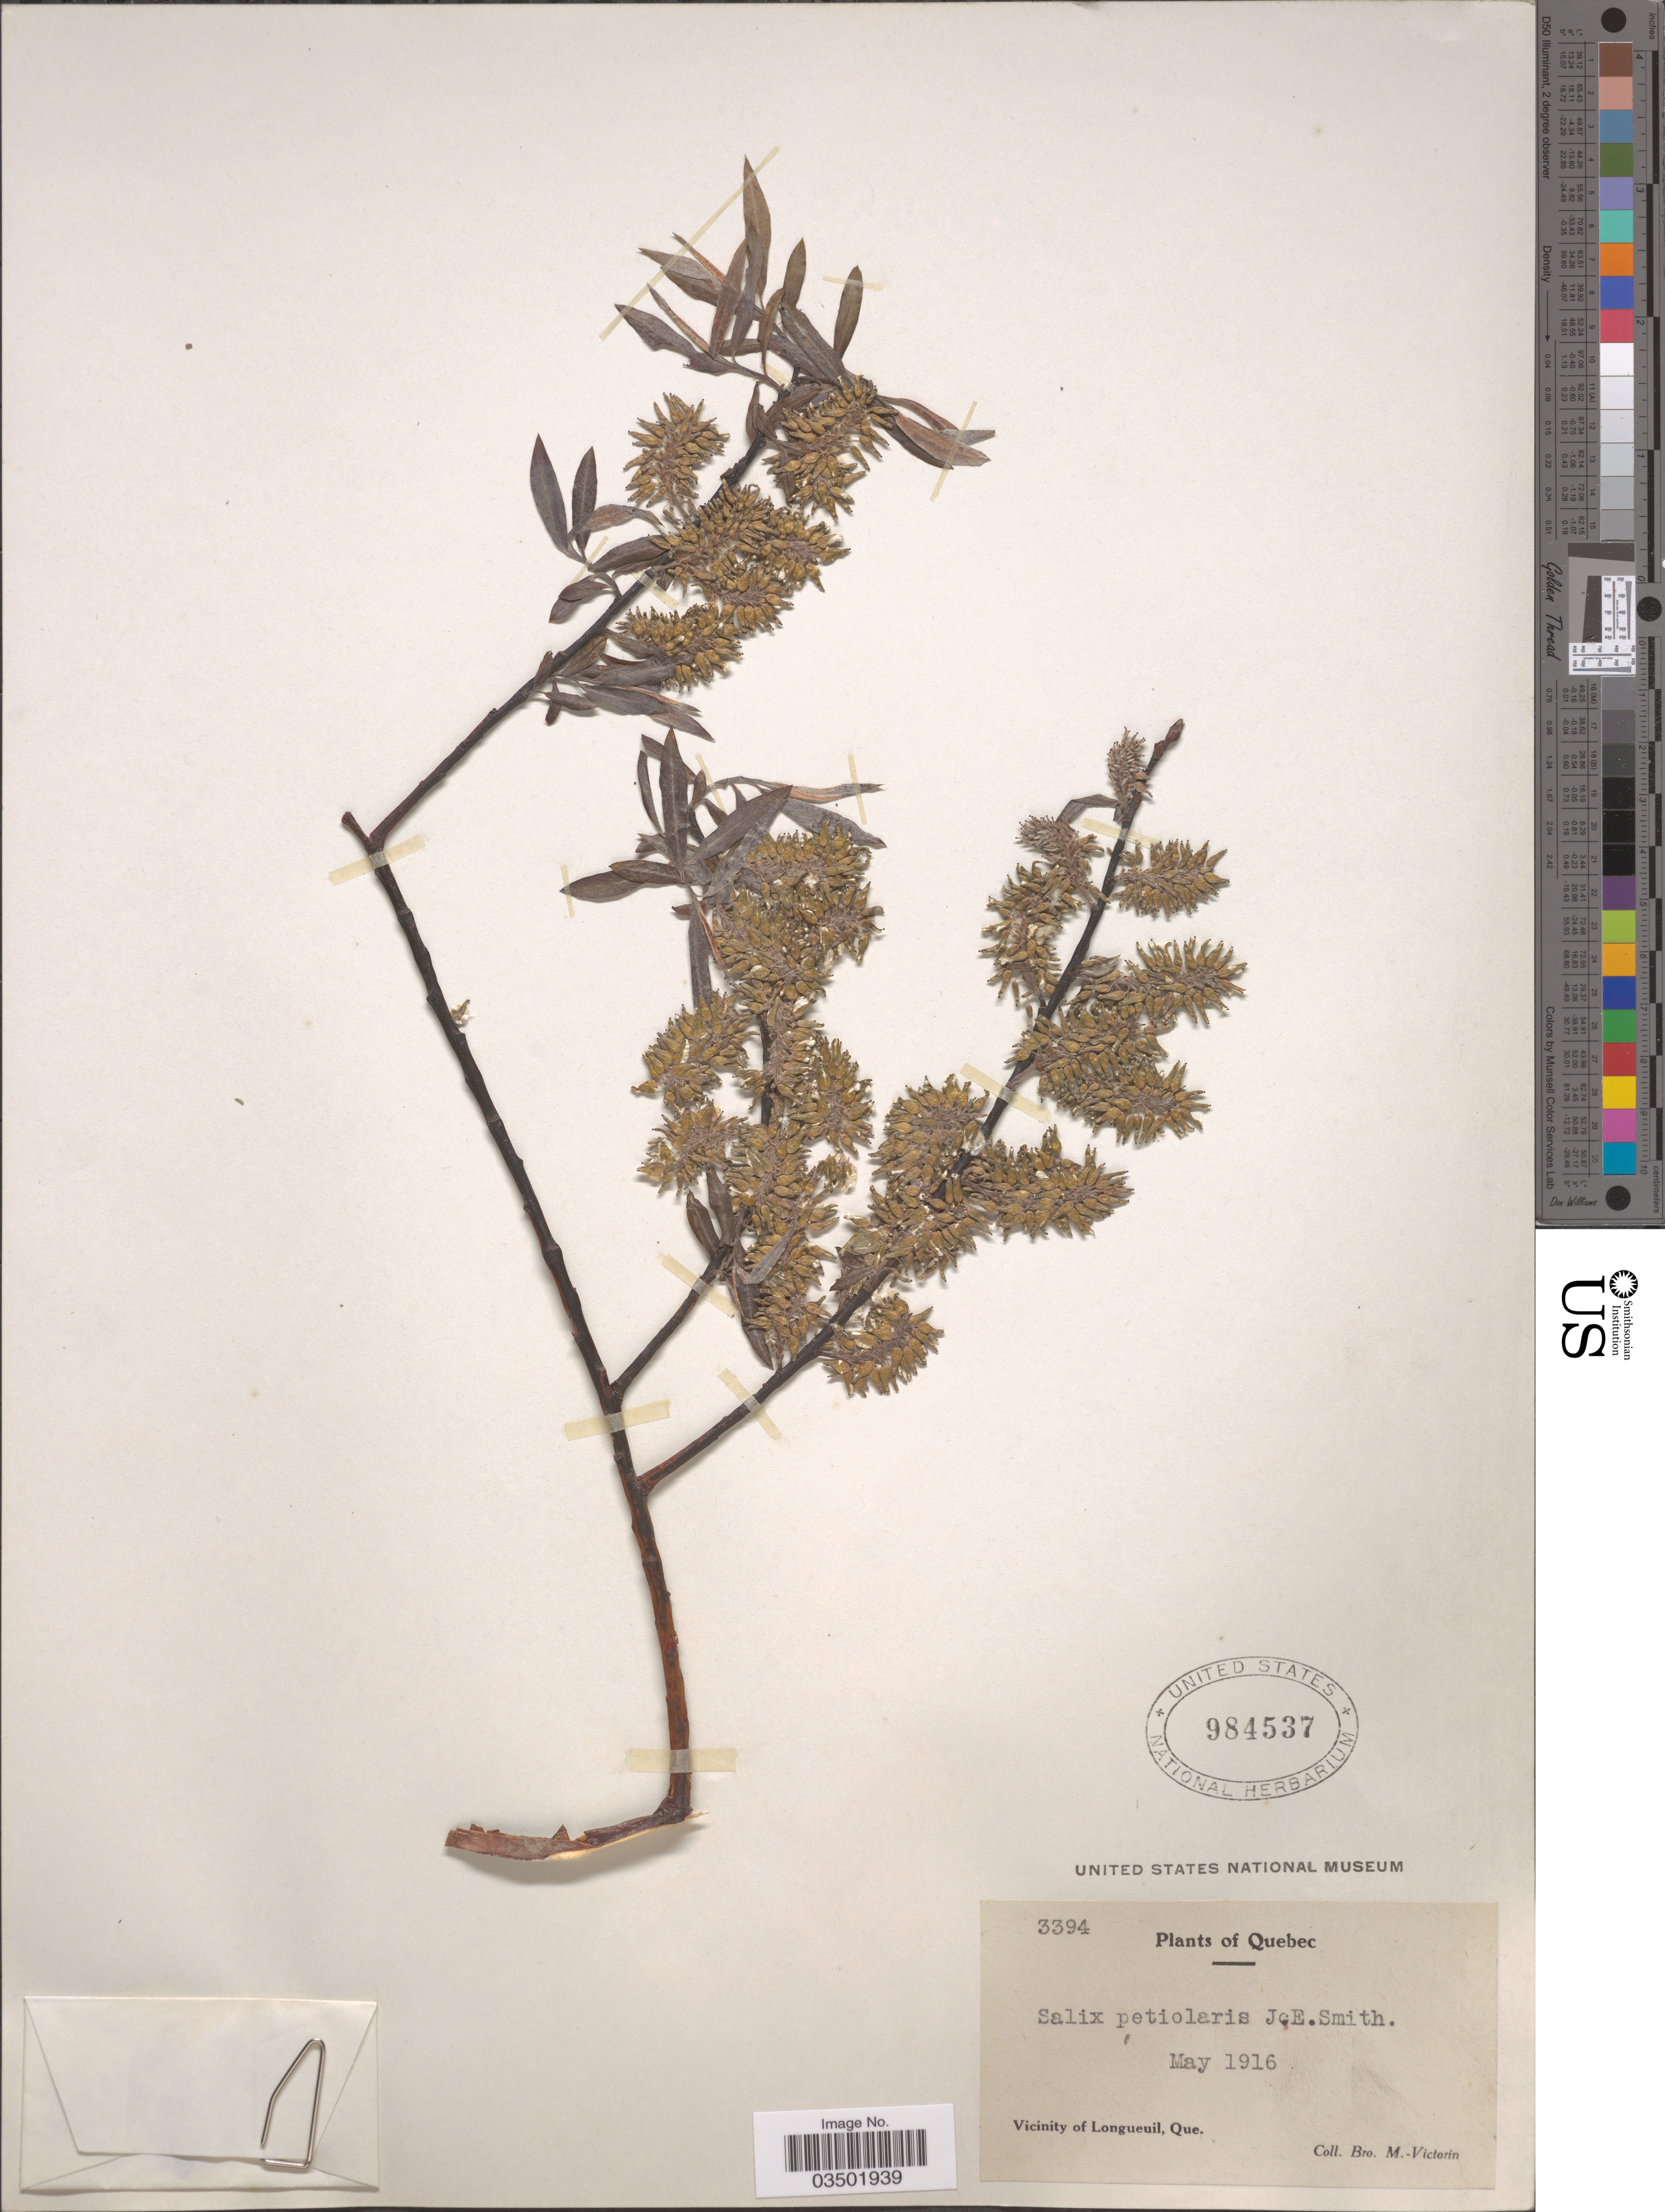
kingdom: Plantae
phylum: Tracheophyta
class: Magnoliopsida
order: Malpighiales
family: Salicaceae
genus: Salix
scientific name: Salix petiolaris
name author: Sm.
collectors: Fr. Marie-Victorin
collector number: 3394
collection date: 1916-05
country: Canada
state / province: Quebec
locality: Vicinity of Longueuil.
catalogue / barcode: US 984537